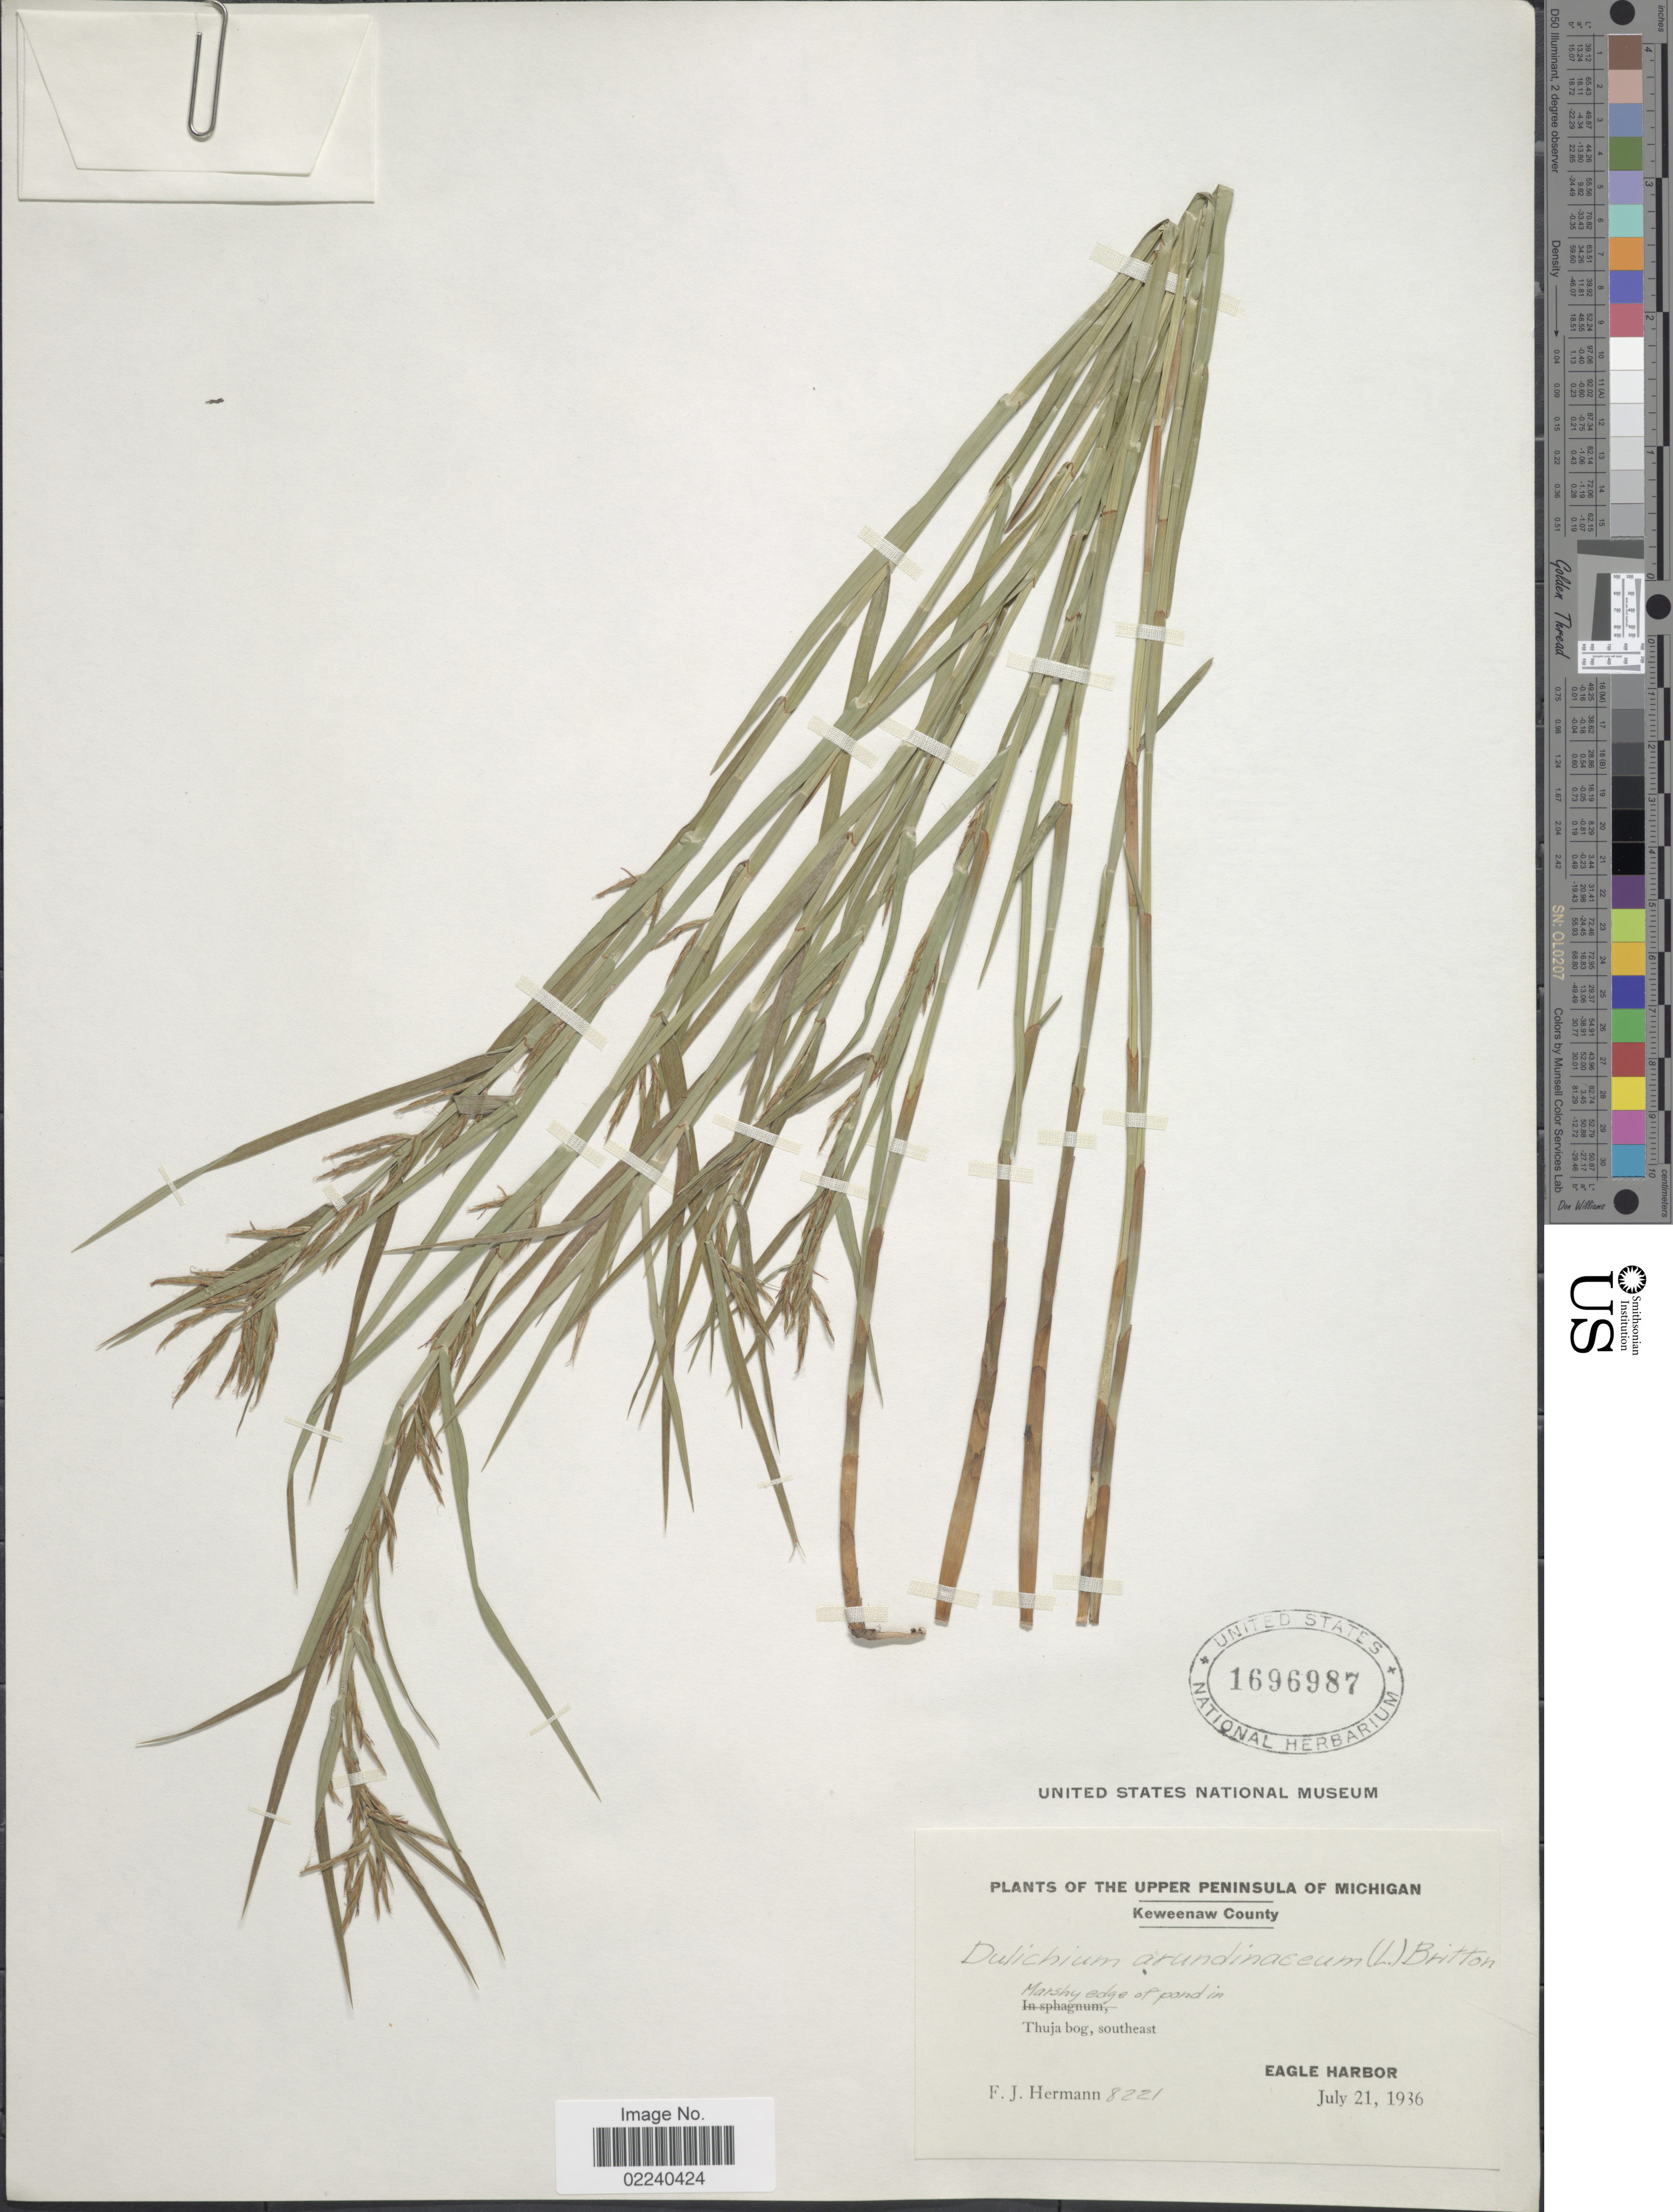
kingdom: Plantae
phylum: Tracheophyta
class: Liliopsida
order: Poales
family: Cyperaceae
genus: Dulichium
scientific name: Dulichium arundinaceum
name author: (L.) Britton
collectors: F. J. Hermann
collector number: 8221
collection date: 1936-07-21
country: United States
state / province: Michigan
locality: Upper Peninsula of Michigan, Keweenaw County, Thuja bog, southeast, Eagle Harbor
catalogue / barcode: US 1696987